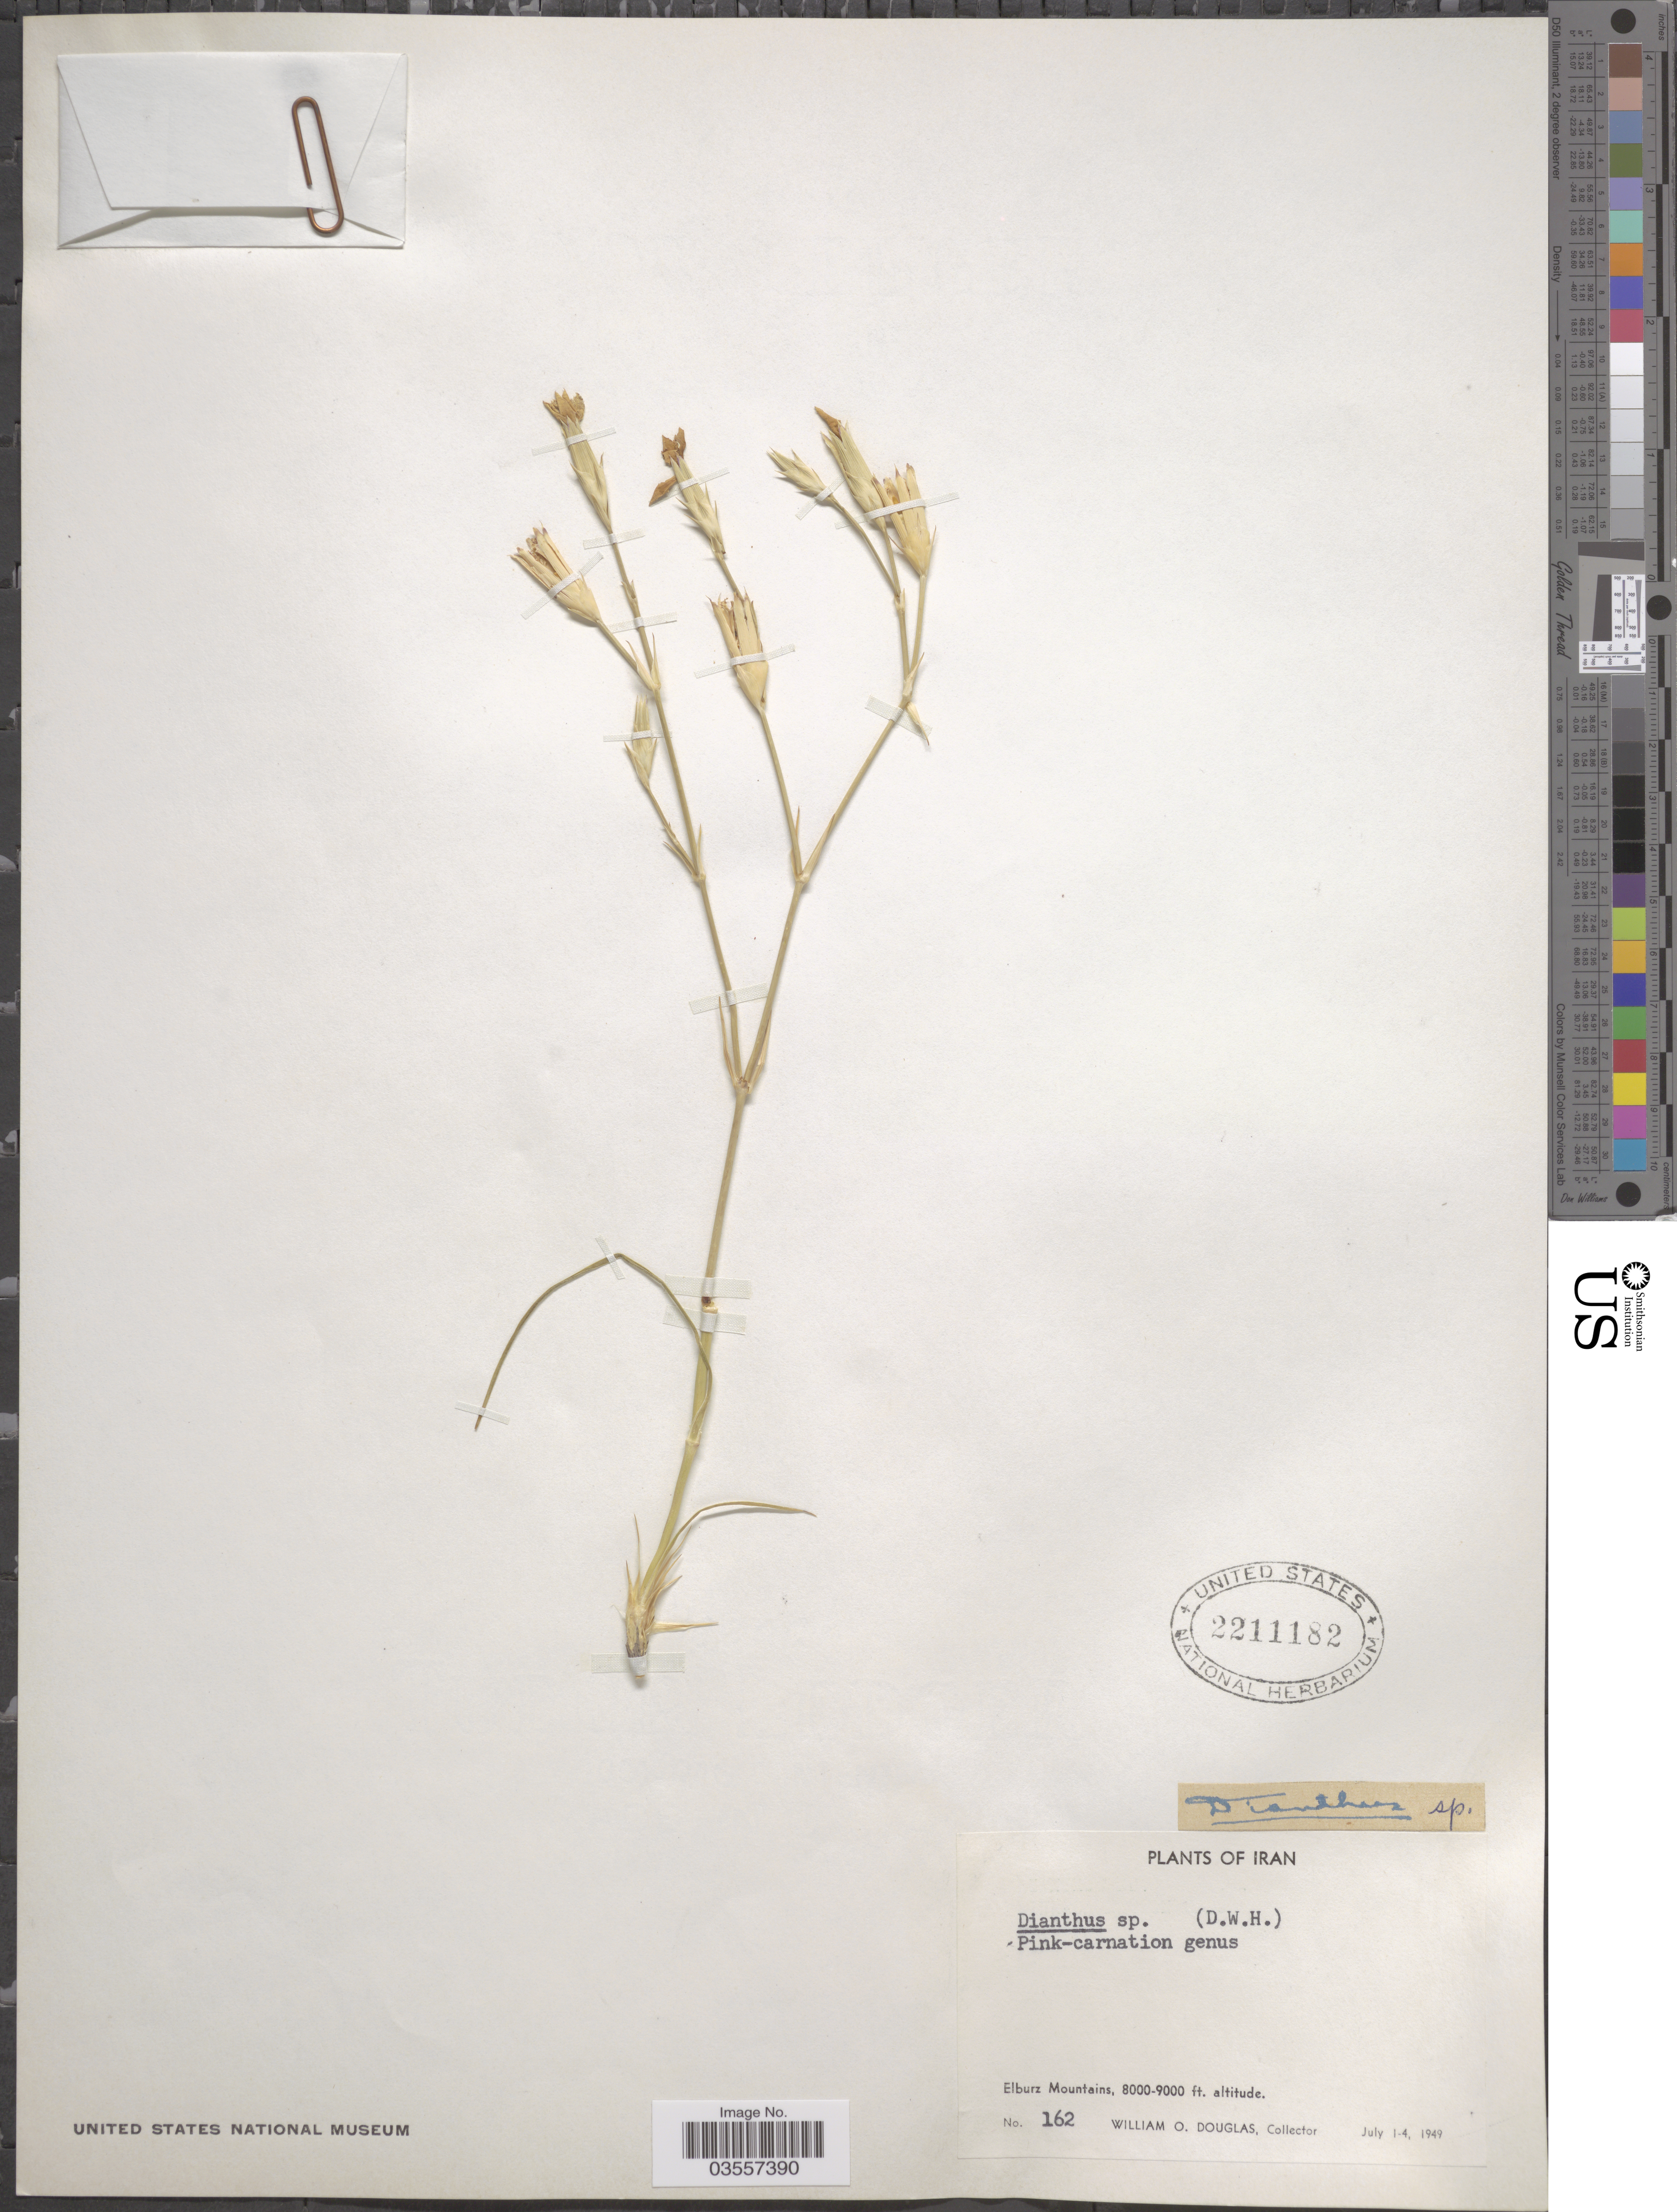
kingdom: Plantae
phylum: Tracheophyta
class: Magnoliopsida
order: Caryophyllales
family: Caryophyllaceae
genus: Dianthus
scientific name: Dianthus sp.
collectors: W. Douglas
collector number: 162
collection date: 1949-07-01/1949-07-04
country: Iran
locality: Elburz Mountains.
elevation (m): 2438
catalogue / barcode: US 2211182